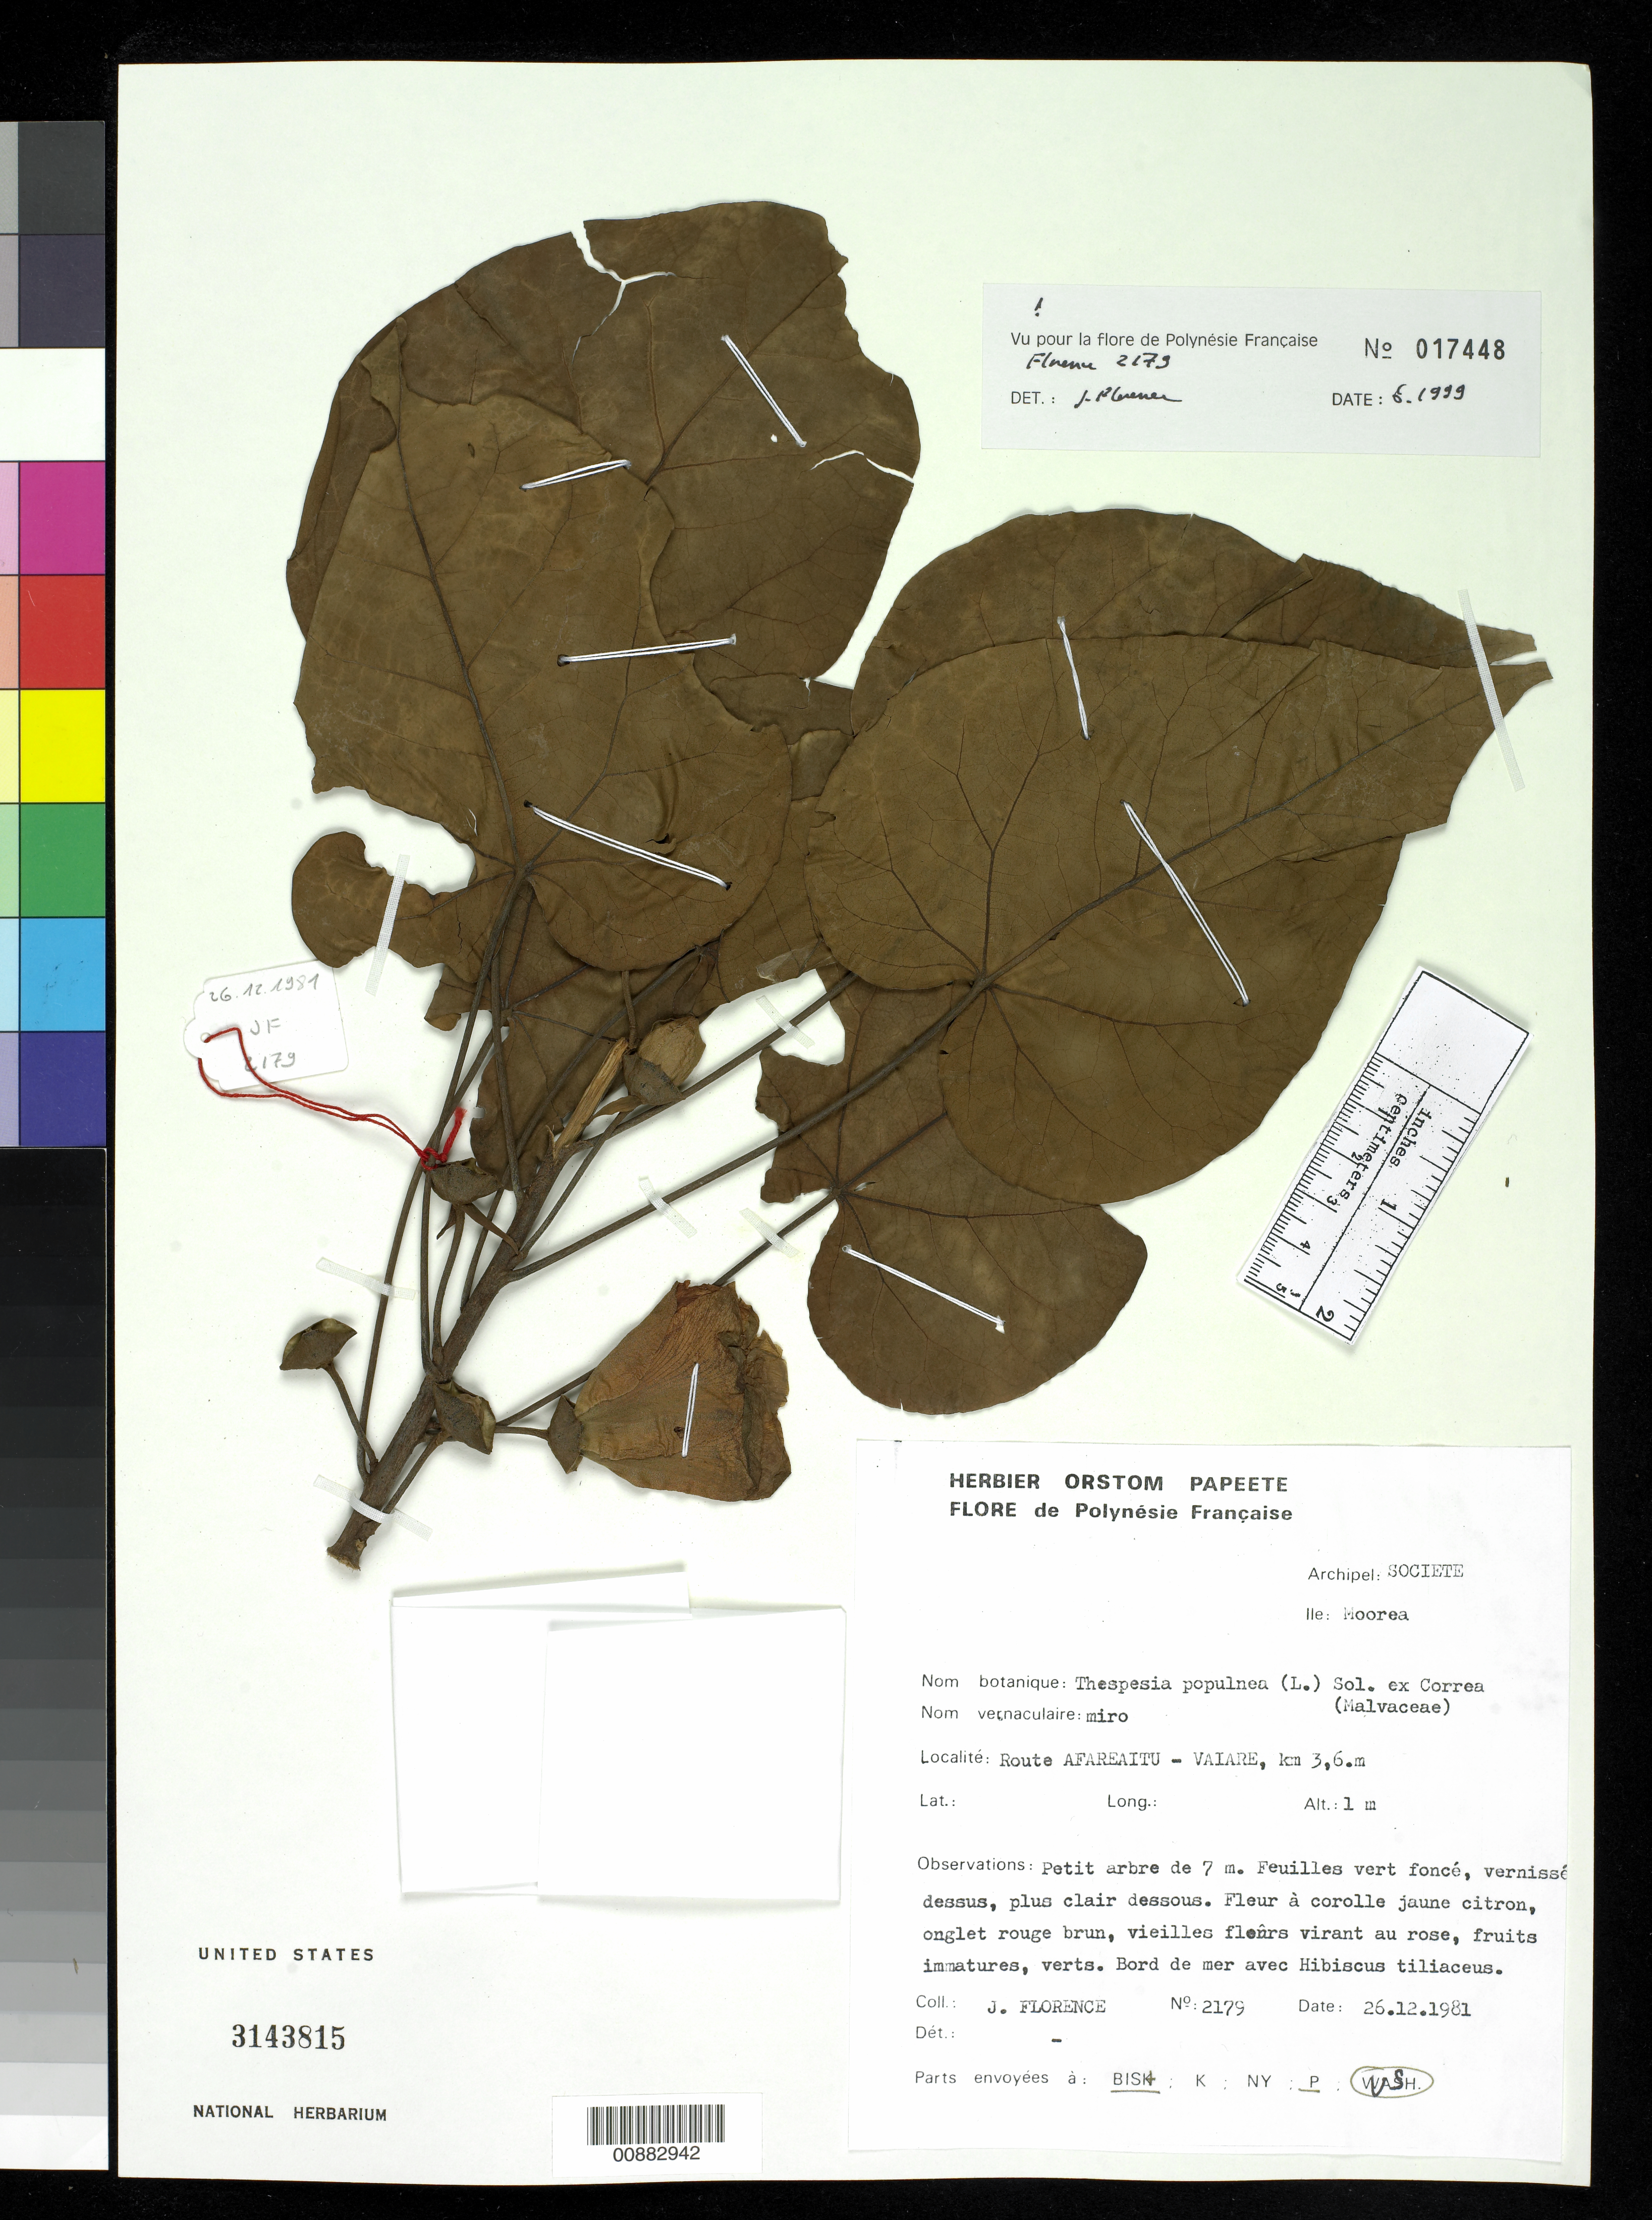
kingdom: Plantae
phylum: Tracheophyta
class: Magnoliopsida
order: Malvales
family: Malvaceae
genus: Thespesia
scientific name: Thespesia populnea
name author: (L.) Sol. ex Corrêa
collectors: J. Florence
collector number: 2179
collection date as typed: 26 Dec 1981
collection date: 1981-12-26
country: French Polynesia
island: Moorea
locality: Vaiare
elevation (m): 1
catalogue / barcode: US 3143815